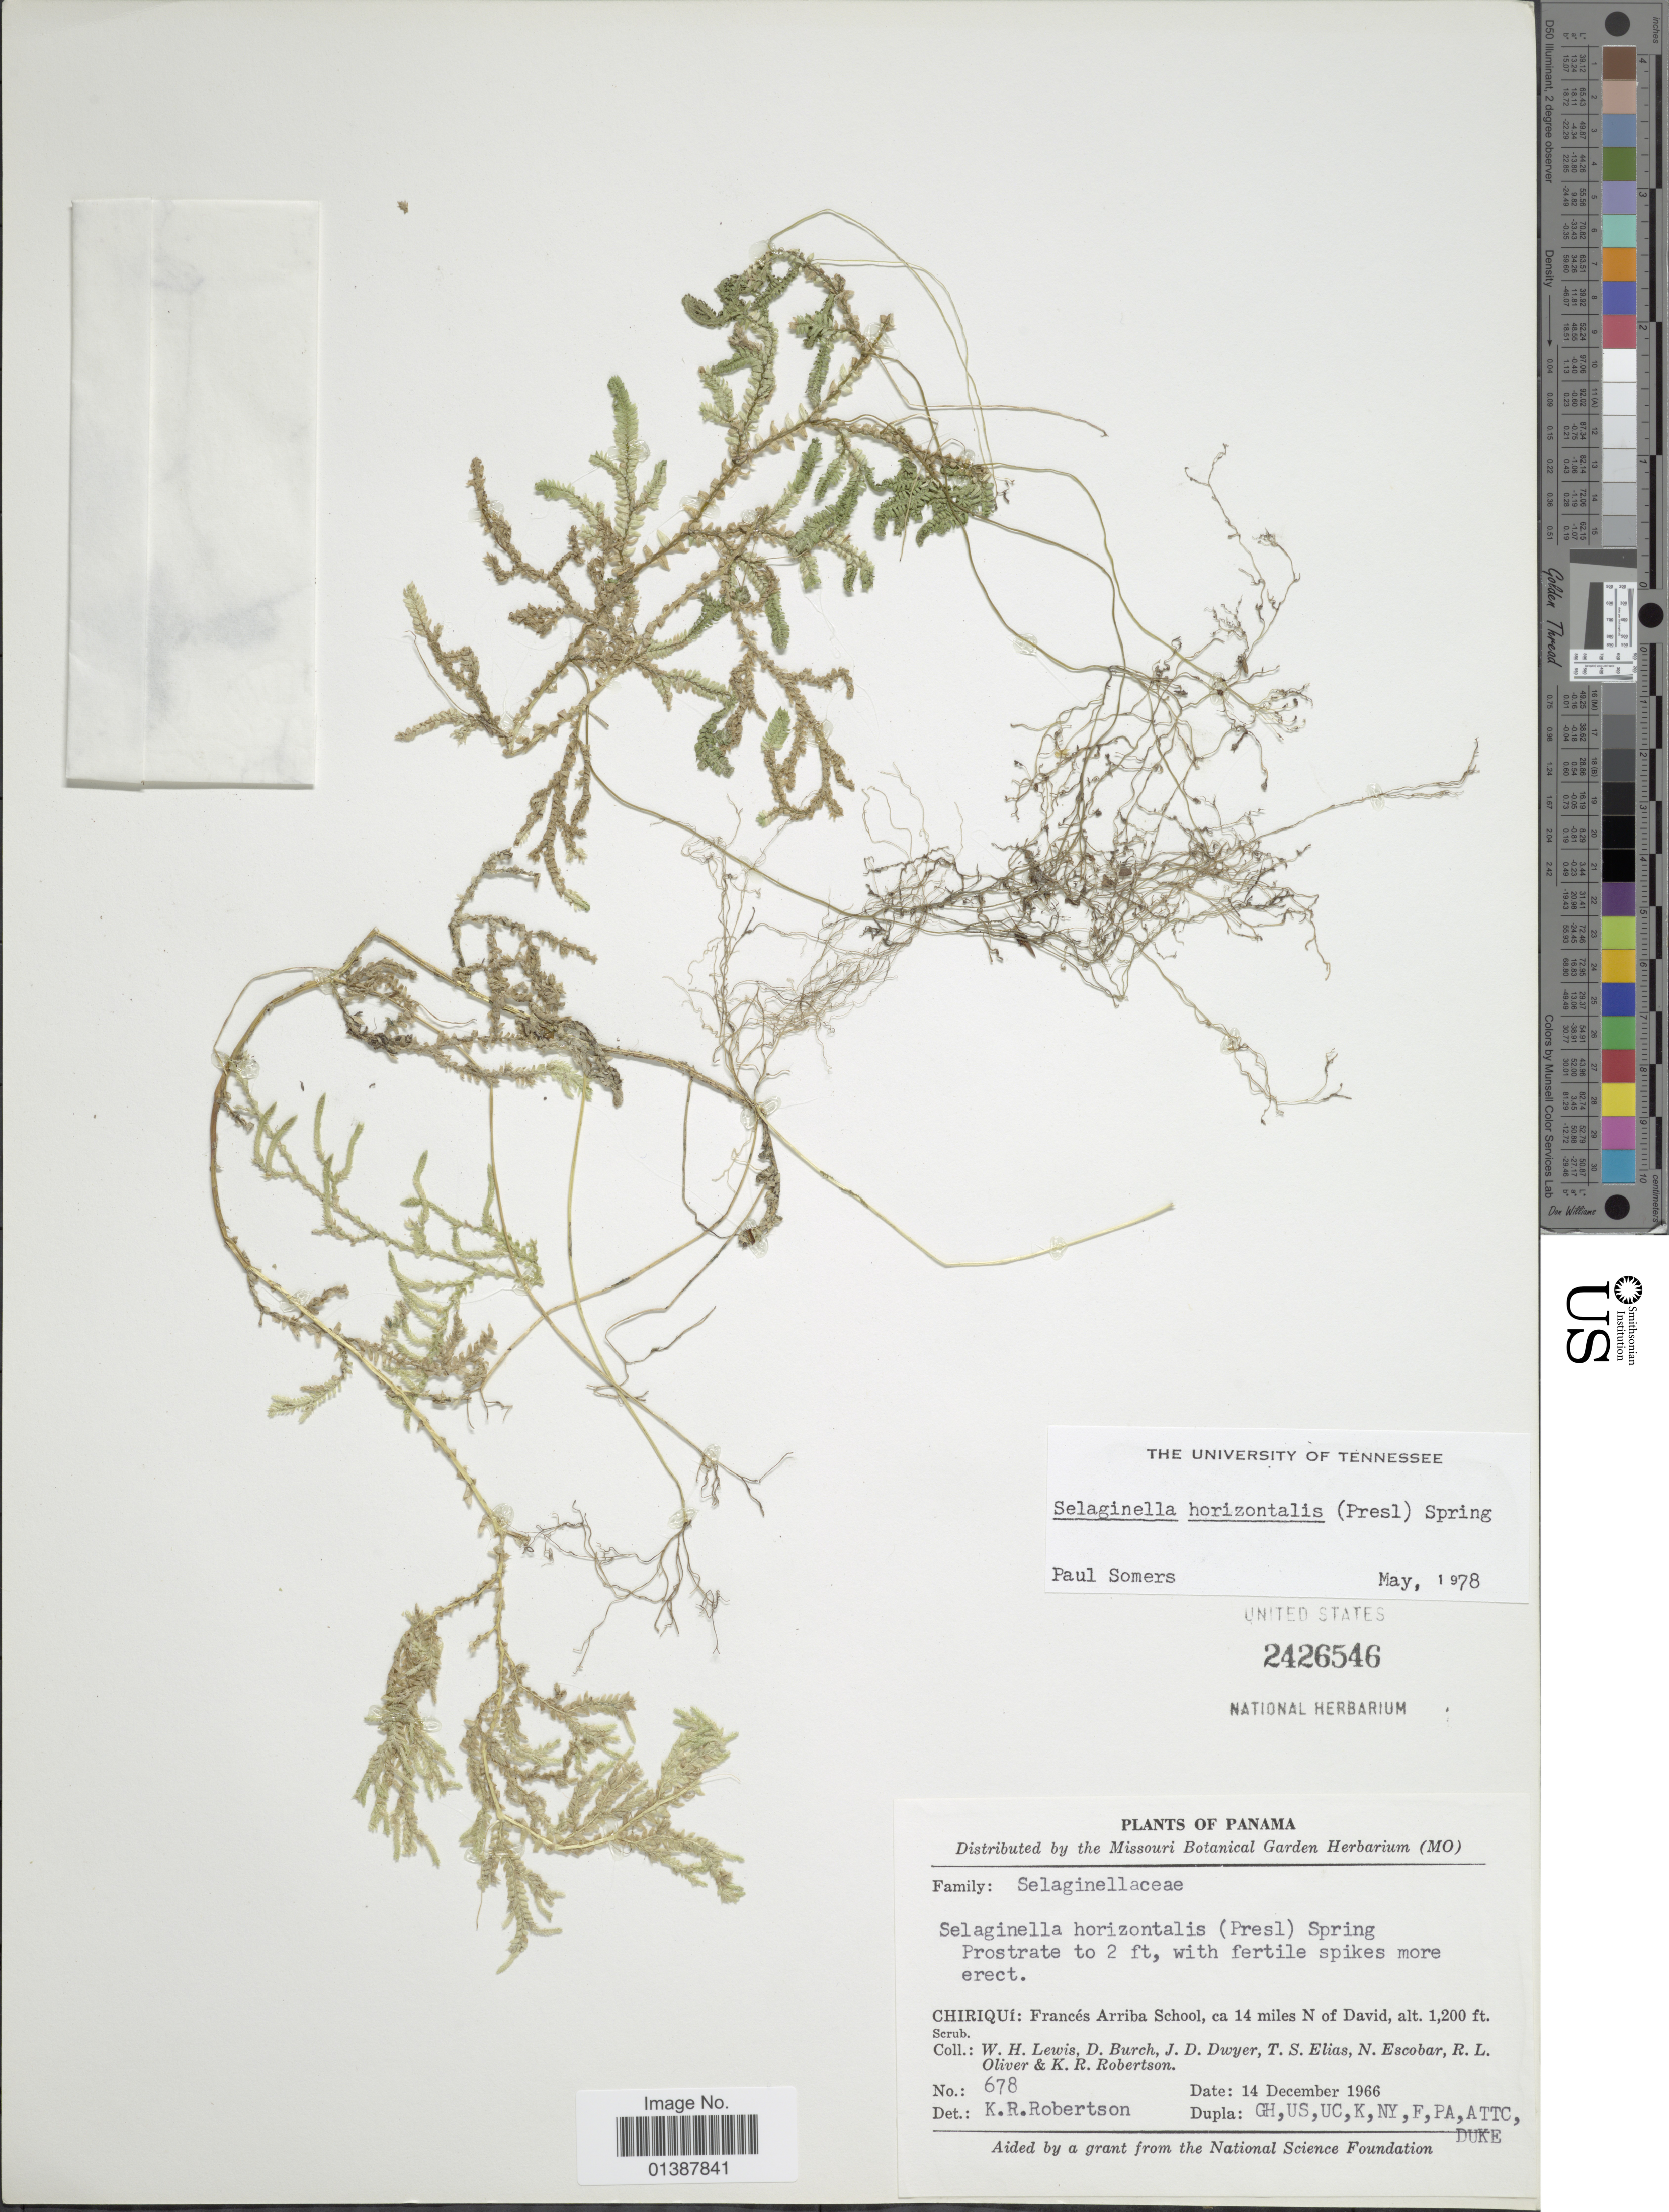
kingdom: Plantae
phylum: Tracheophyta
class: Lycopodiopsida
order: Selaginellales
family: Selaginellaceae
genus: Selaginella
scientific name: Selaginella horizontalis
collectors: W. H. Lewis, D. Burch, J. D. Dwyer, T. S. Elias & et al.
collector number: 678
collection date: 1966-12-14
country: Panama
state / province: Chiriqui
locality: Francés Arriba School, ca 14 miles N of David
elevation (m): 366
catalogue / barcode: US 2426546